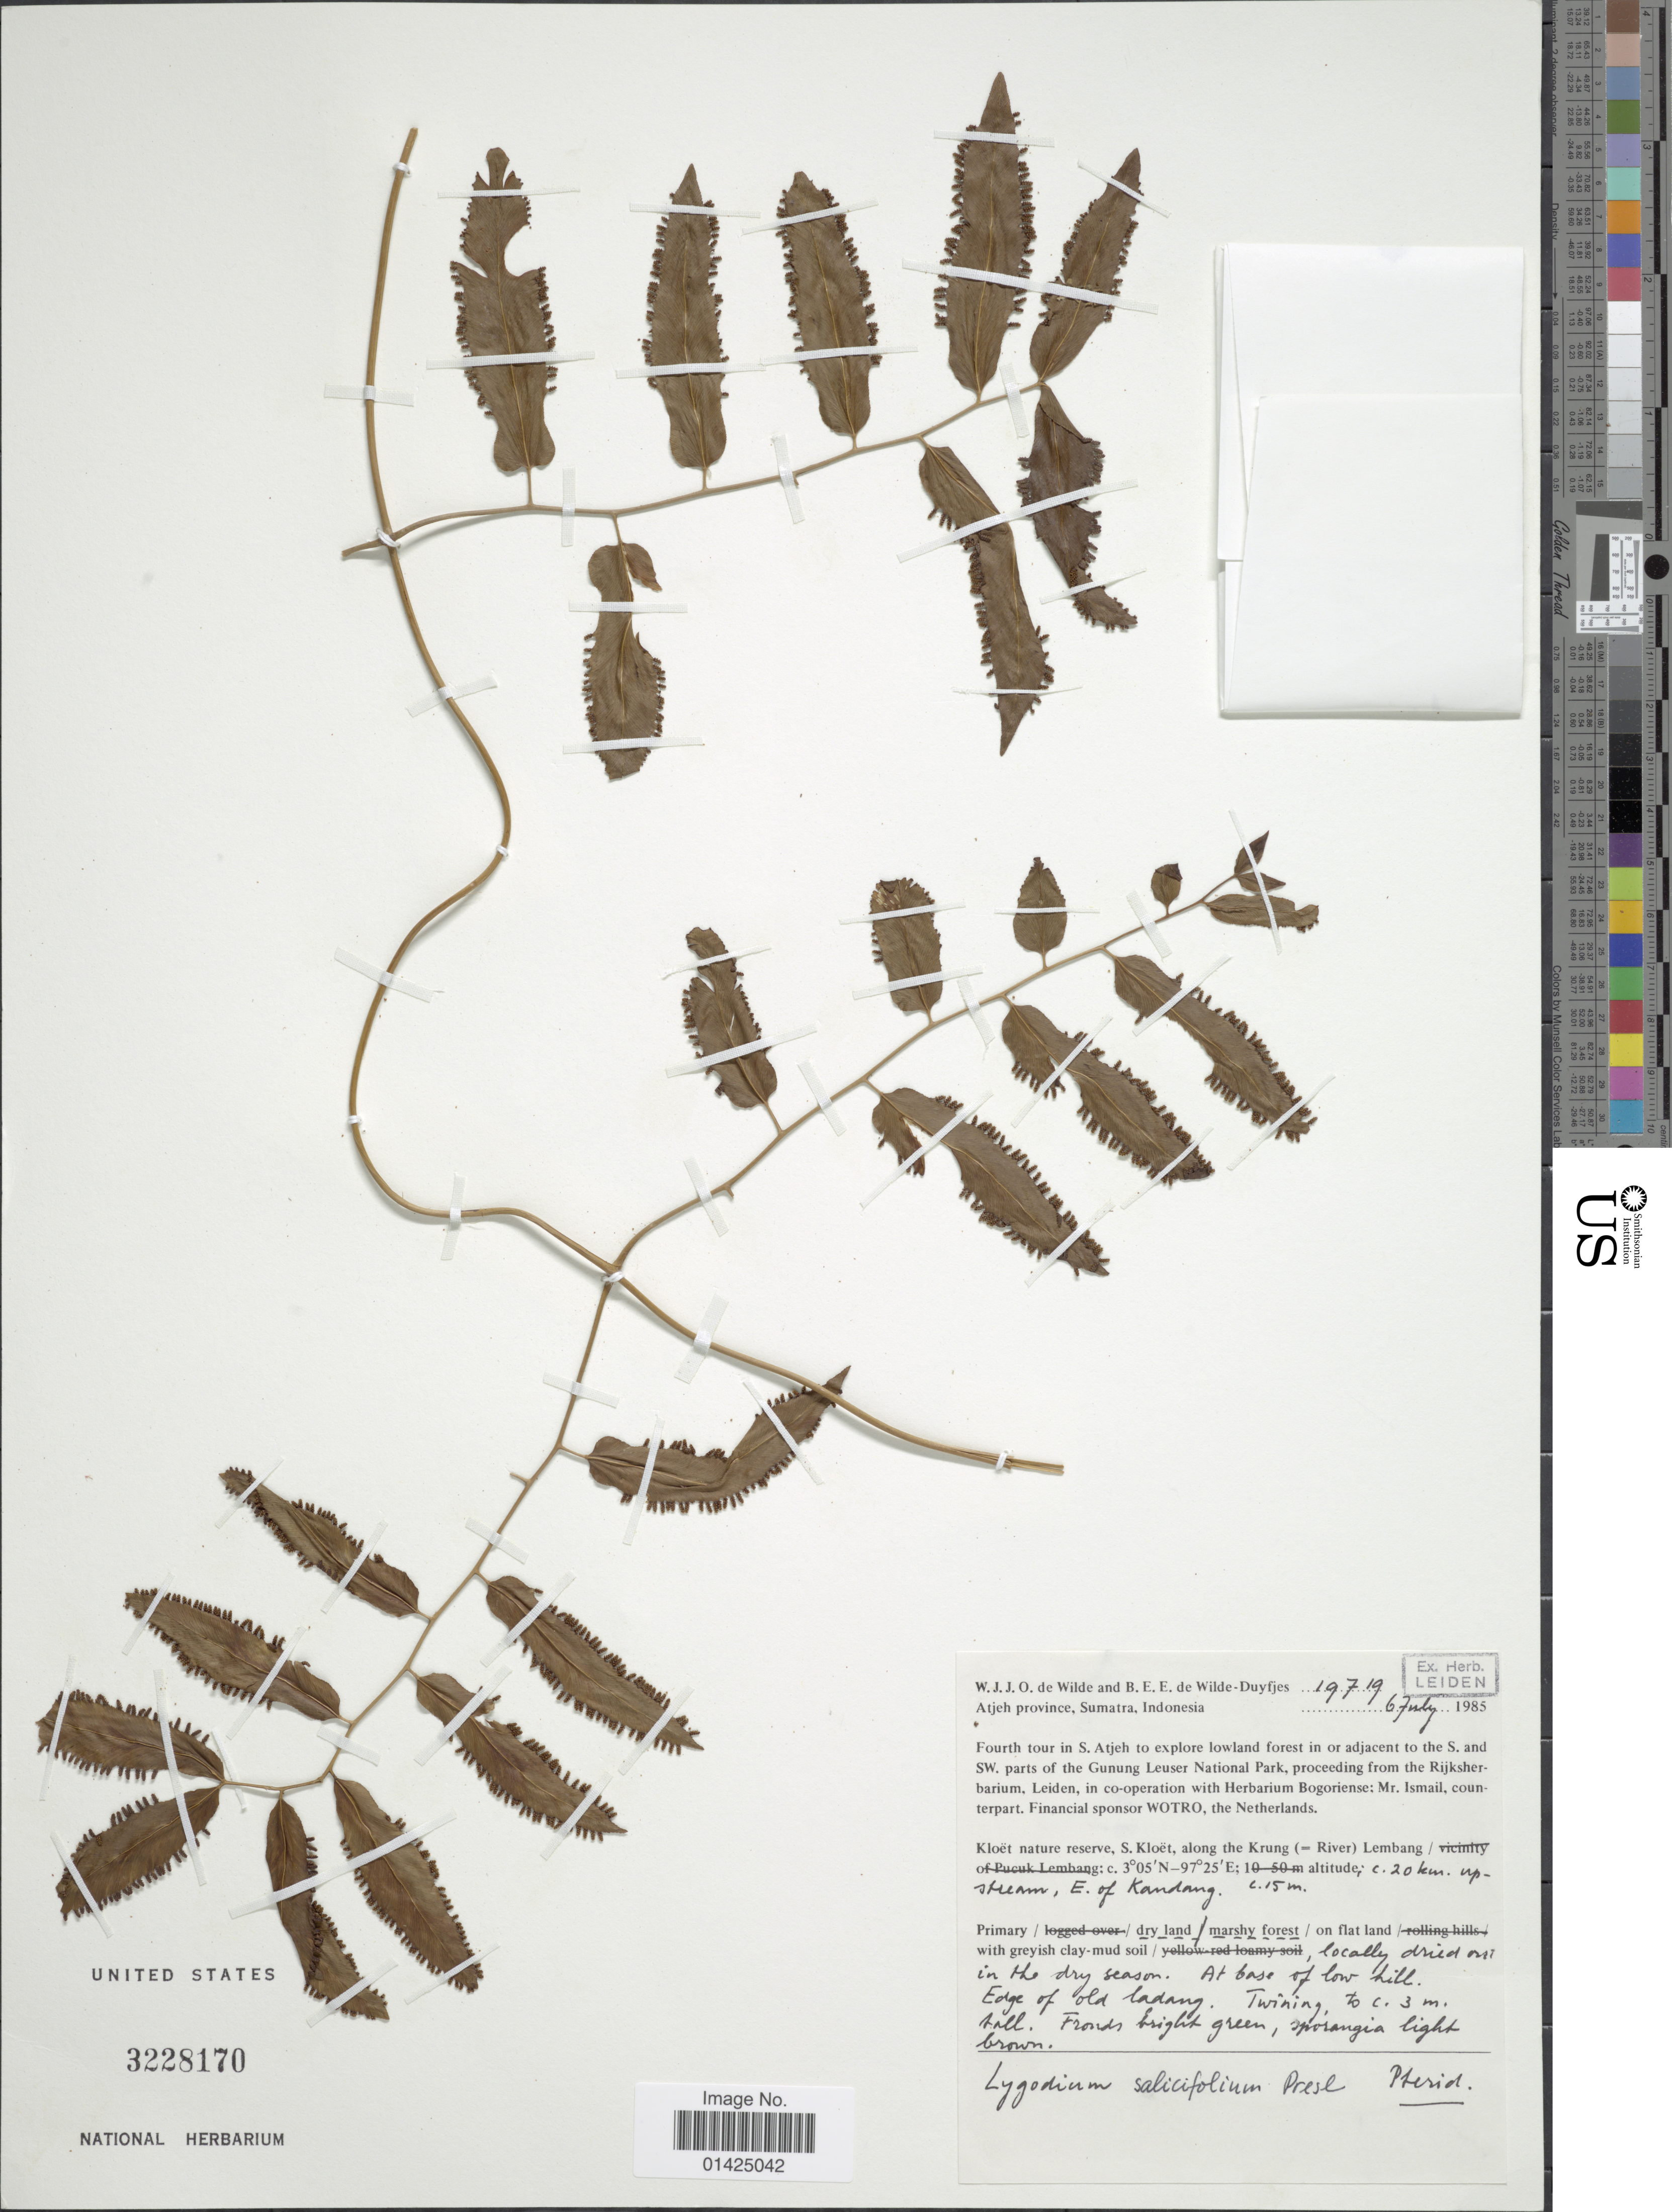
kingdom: Plantae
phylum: Tracheophyta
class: Polypodiopsida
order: Schizaeales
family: Lygodiaceae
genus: Lygodium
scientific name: Lygodium sailcifolium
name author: C. Presl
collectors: W. J. de Wilde & B. E. de Wilde-Duyfjes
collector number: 19719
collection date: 1985-07-06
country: Indonesia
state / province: Sumatra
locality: Atjeh Province, Sumatra , Indonesia, Kloët nature reserve, S. Kloët, along the Krung (= river) Lembang,c. 20 km up-stream, E. of Kandang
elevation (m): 15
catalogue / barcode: US 3228170